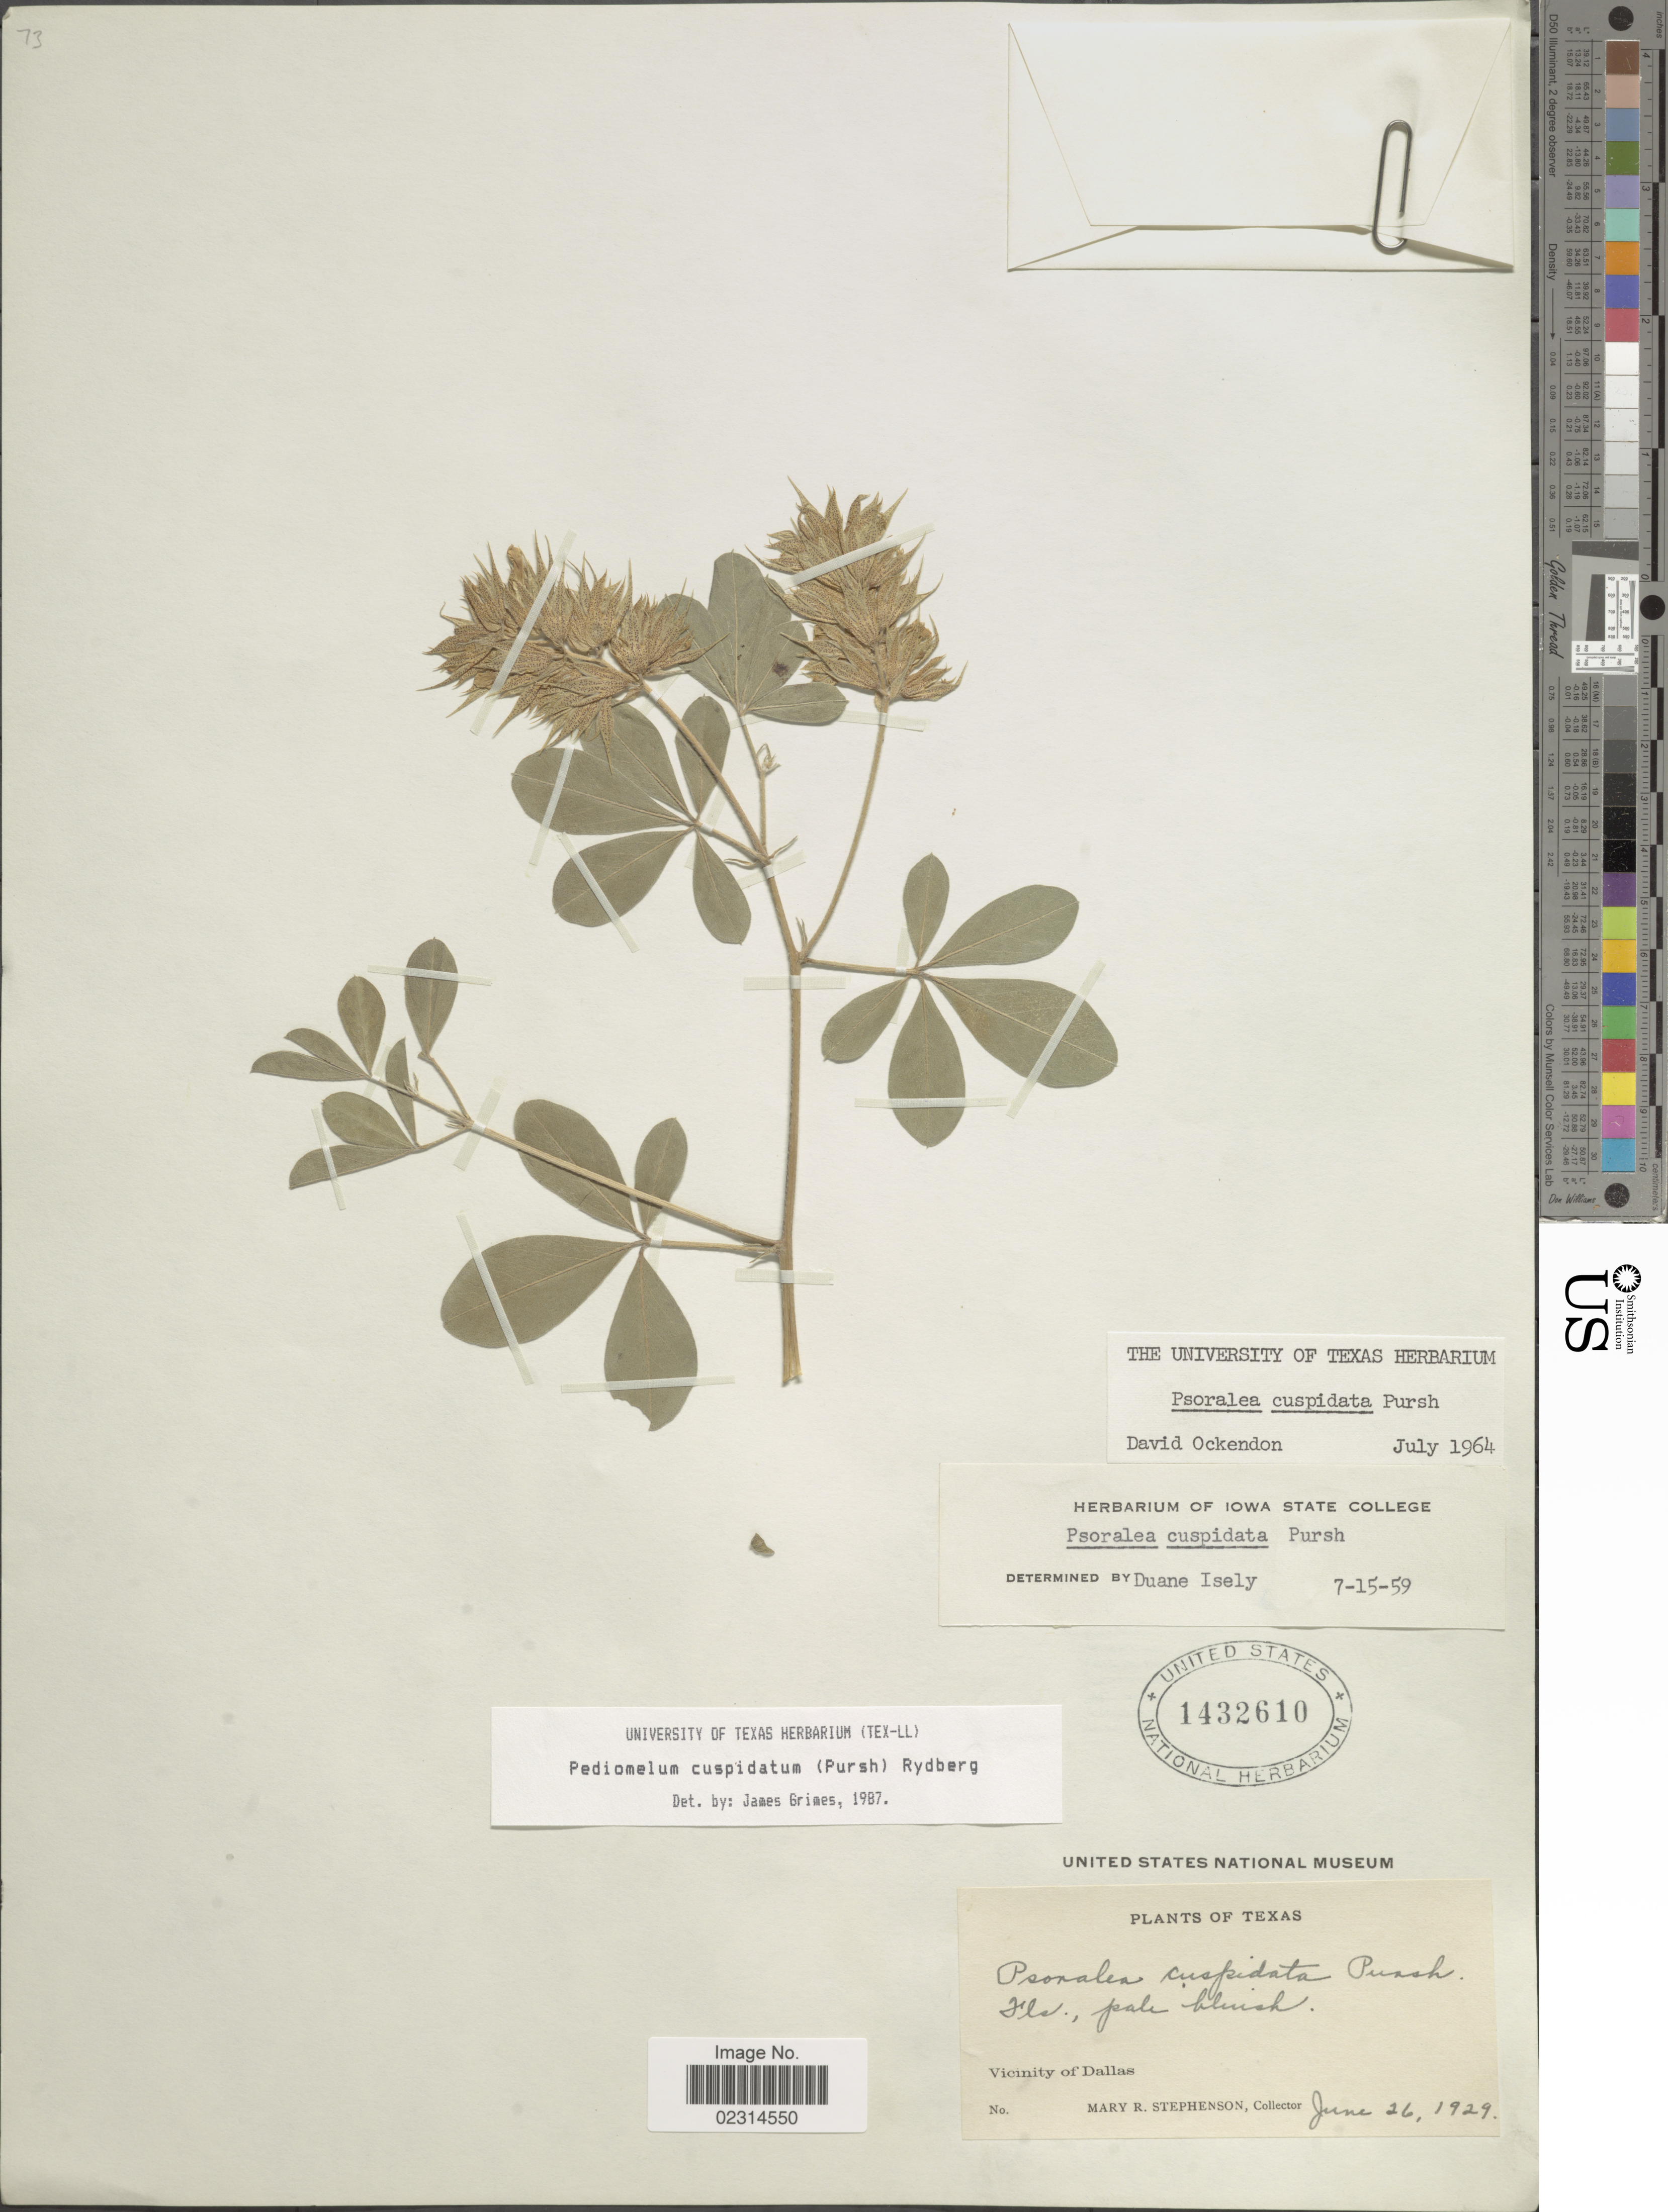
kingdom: Plantae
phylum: Tracheophyta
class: Magnoliopsida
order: Fabales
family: Fabaceae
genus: Pediomelum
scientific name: Pediomelum cuspidatum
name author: (Pursh) Rydb.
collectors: M. Stephenson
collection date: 1929-06-26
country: United States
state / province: Texas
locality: Vicinity of Dallas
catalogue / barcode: US 1432610